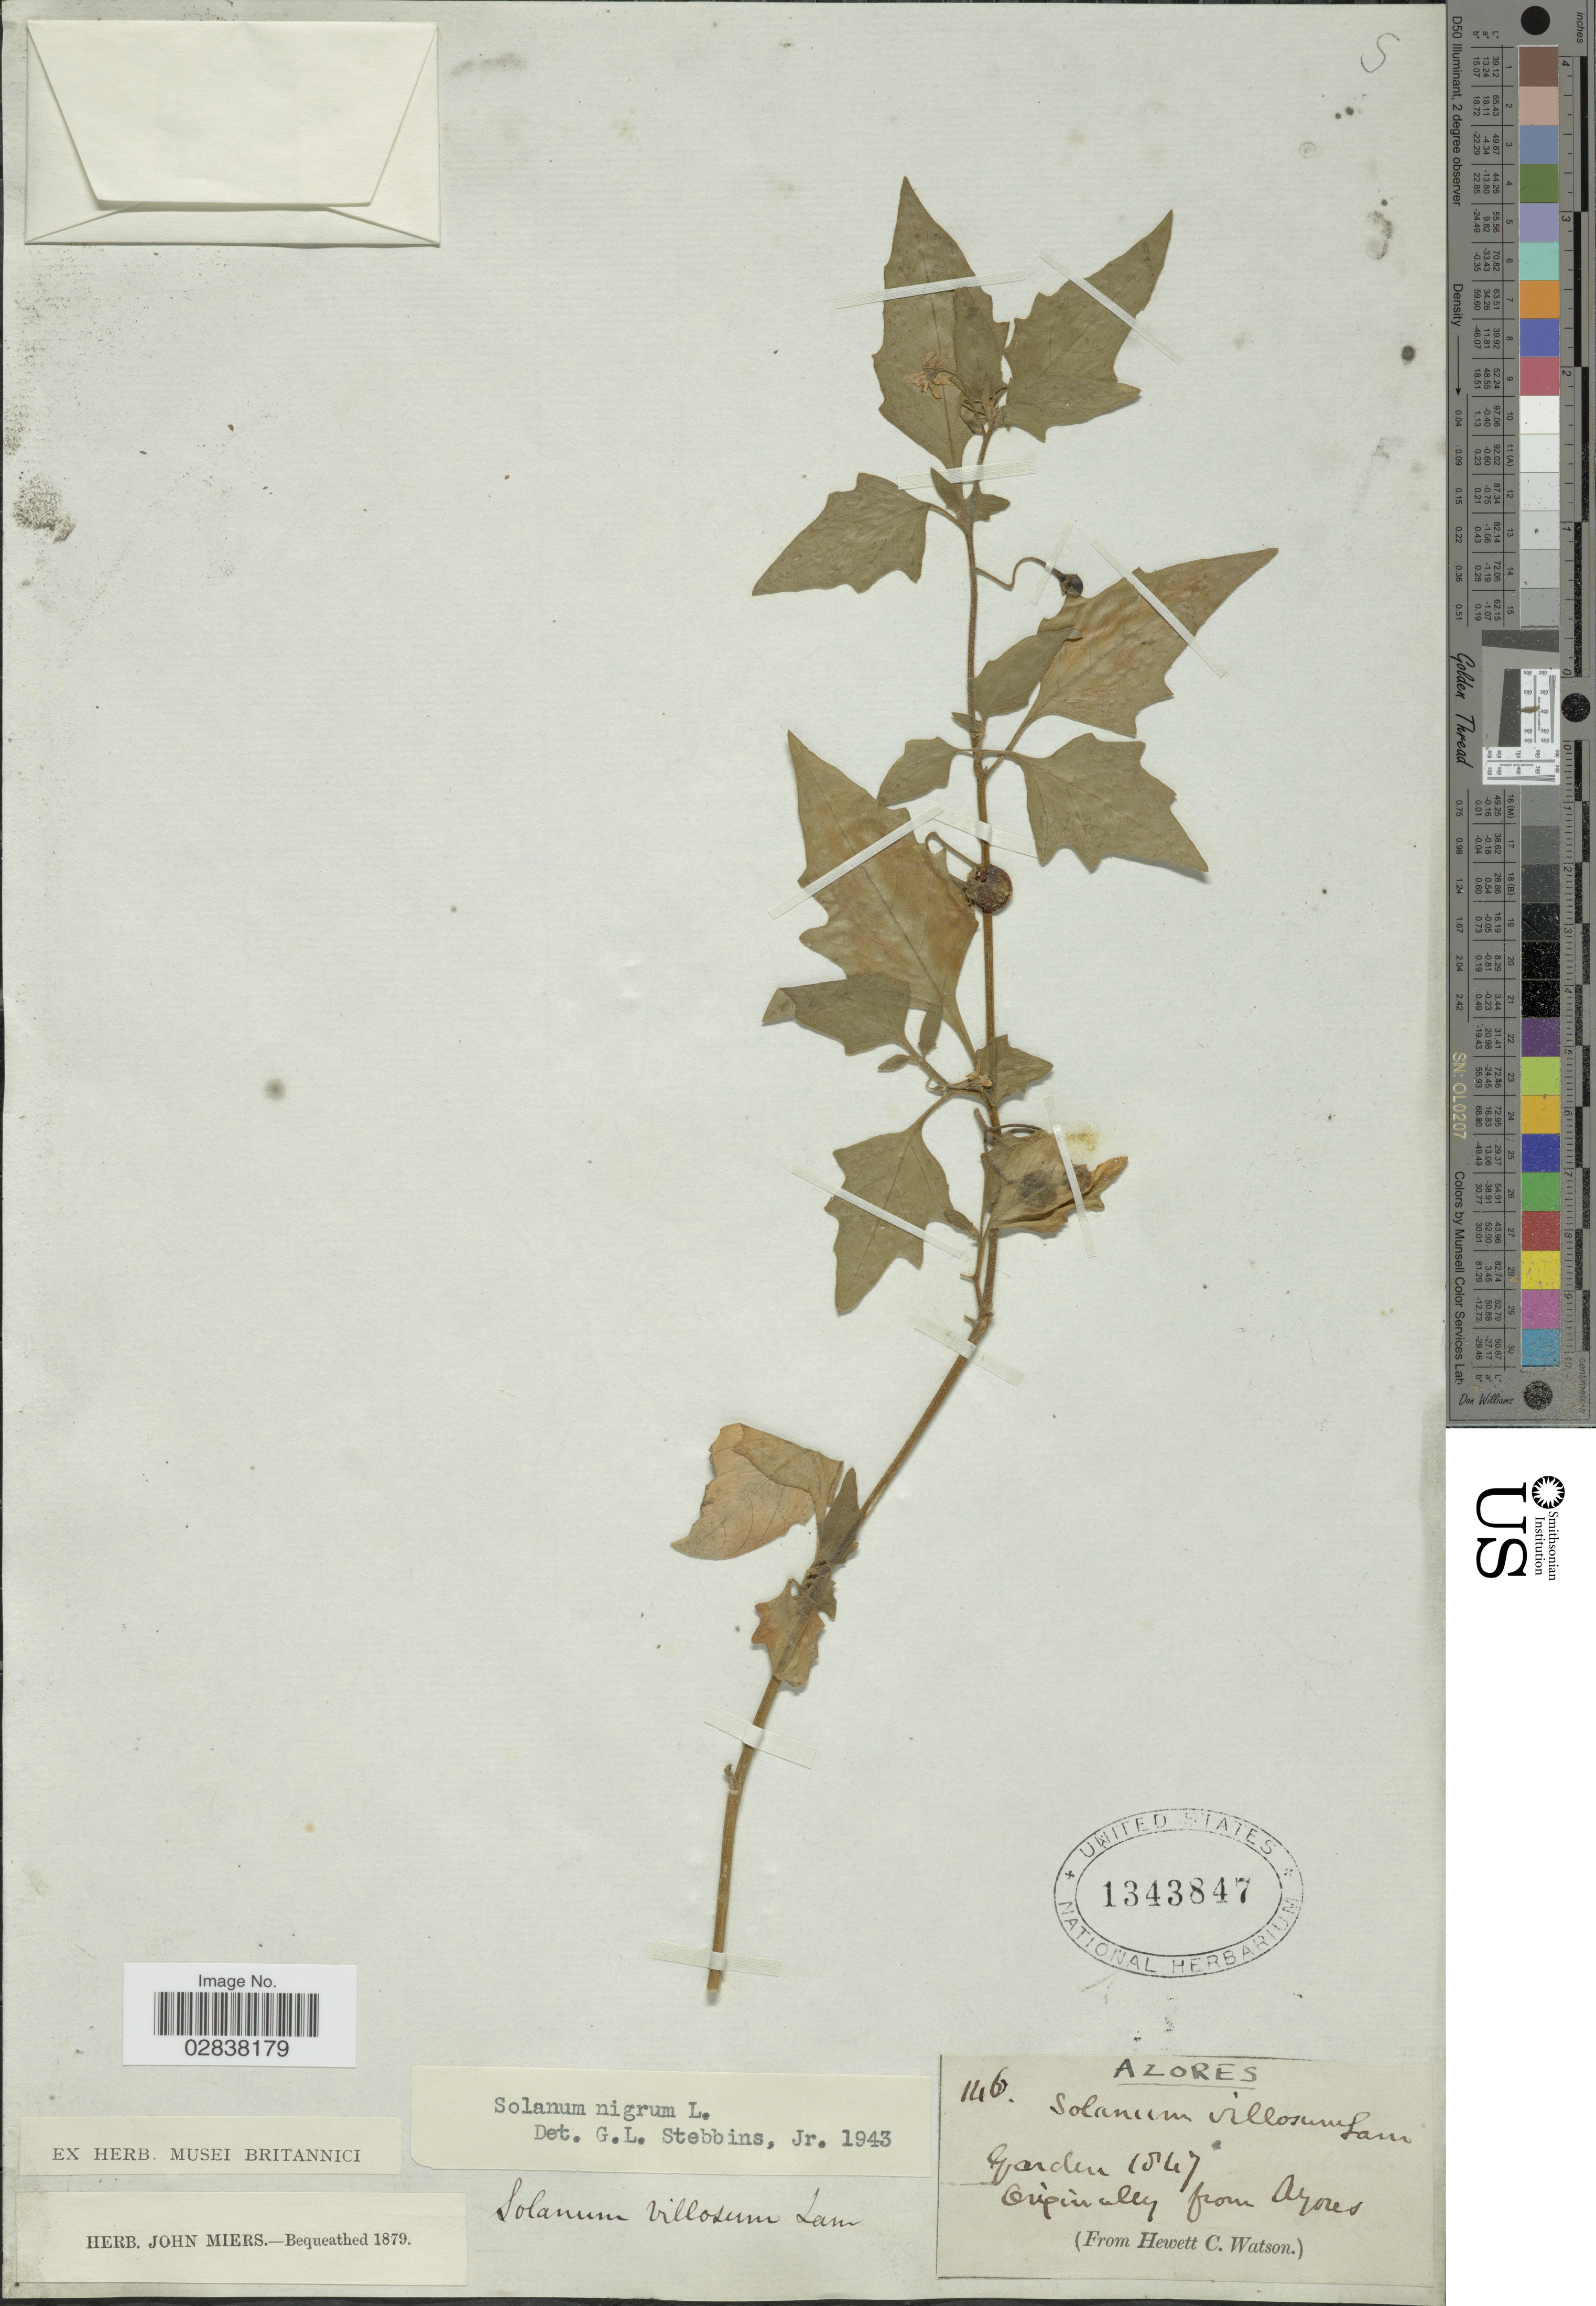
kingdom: Plantae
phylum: Tracheophyta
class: Magnoliopsida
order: Solanales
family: Solanaceae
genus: Solanum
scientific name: Solanum nigrum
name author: L.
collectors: H. Watson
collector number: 146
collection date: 1847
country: Portugal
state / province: Azores (Aut. Reg.)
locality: Garden, Gripinaley [interpreted] from Azores.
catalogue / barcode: US 1343847